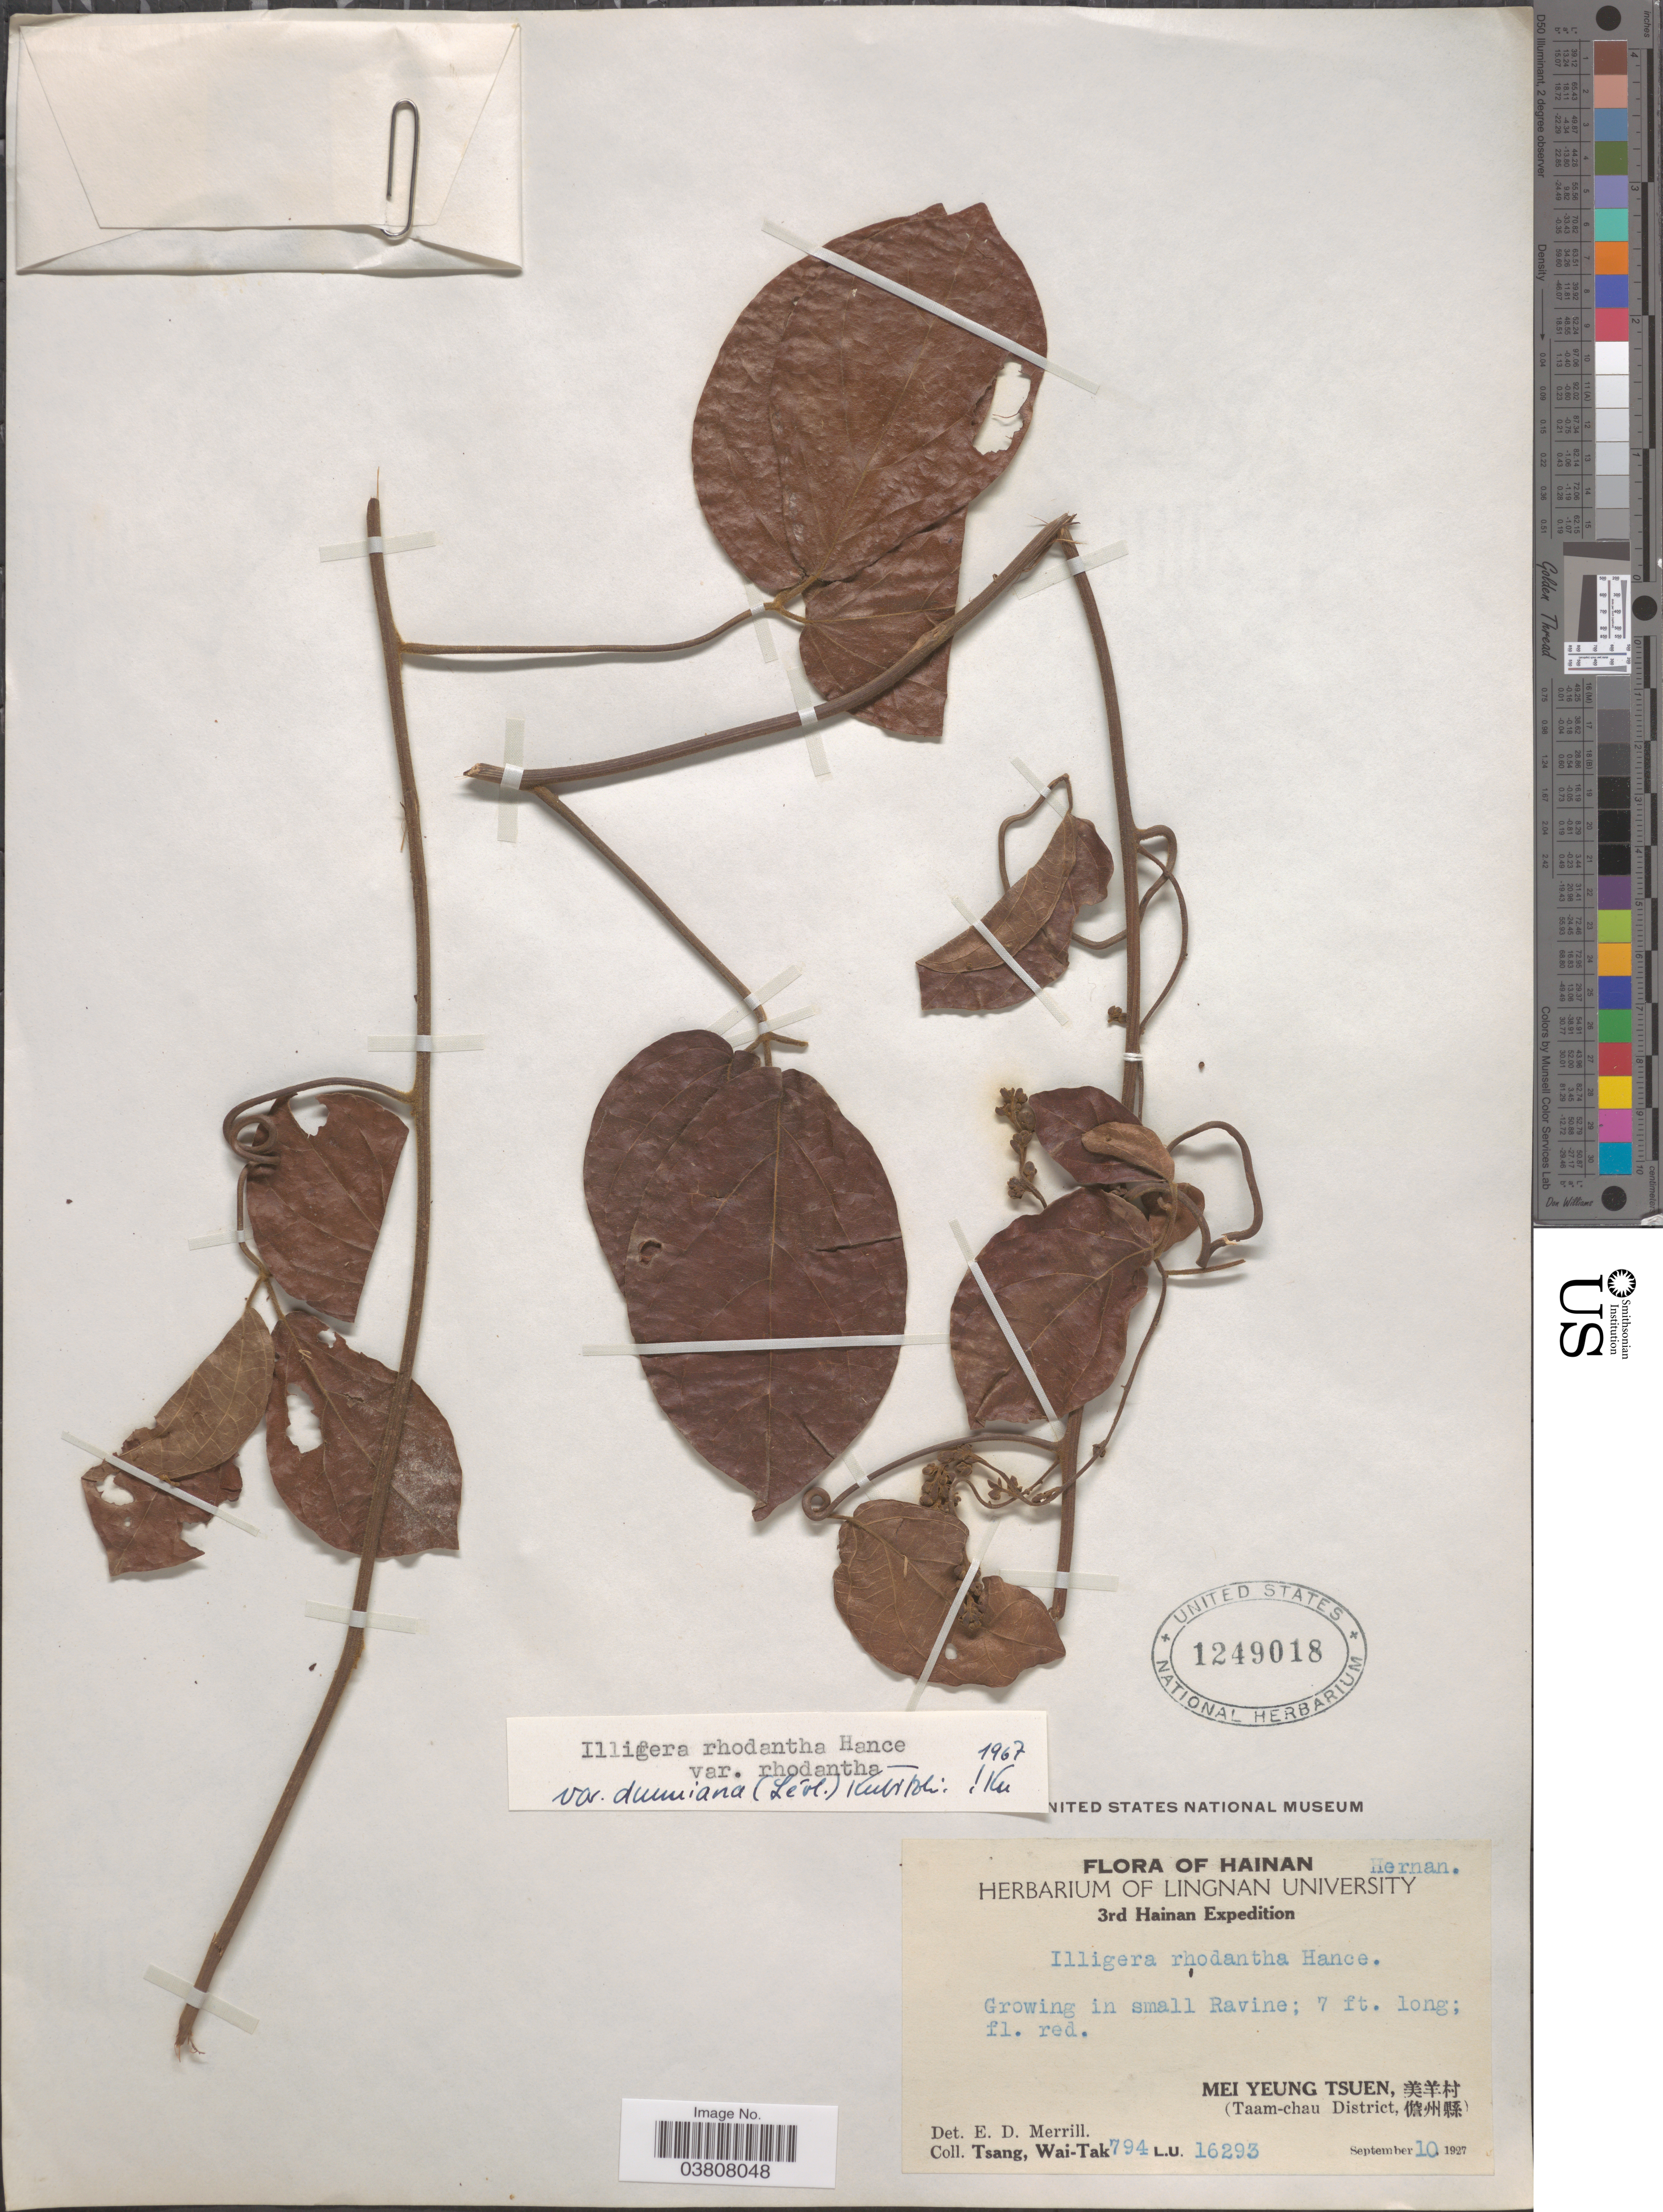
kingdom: Plantae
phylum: Tracheophyta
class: Magnoliopsida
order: Laurales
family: Hernandiaceae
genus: Illigera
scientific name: Illigera rhodantha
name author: Hance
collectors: W. T. Tsang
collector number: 794L.U.16293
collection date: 1927-09-10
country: China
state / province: Hainan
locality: Mei Yeung Tsuen, X. (Taam-chau District, X).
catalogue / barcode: US 1249018